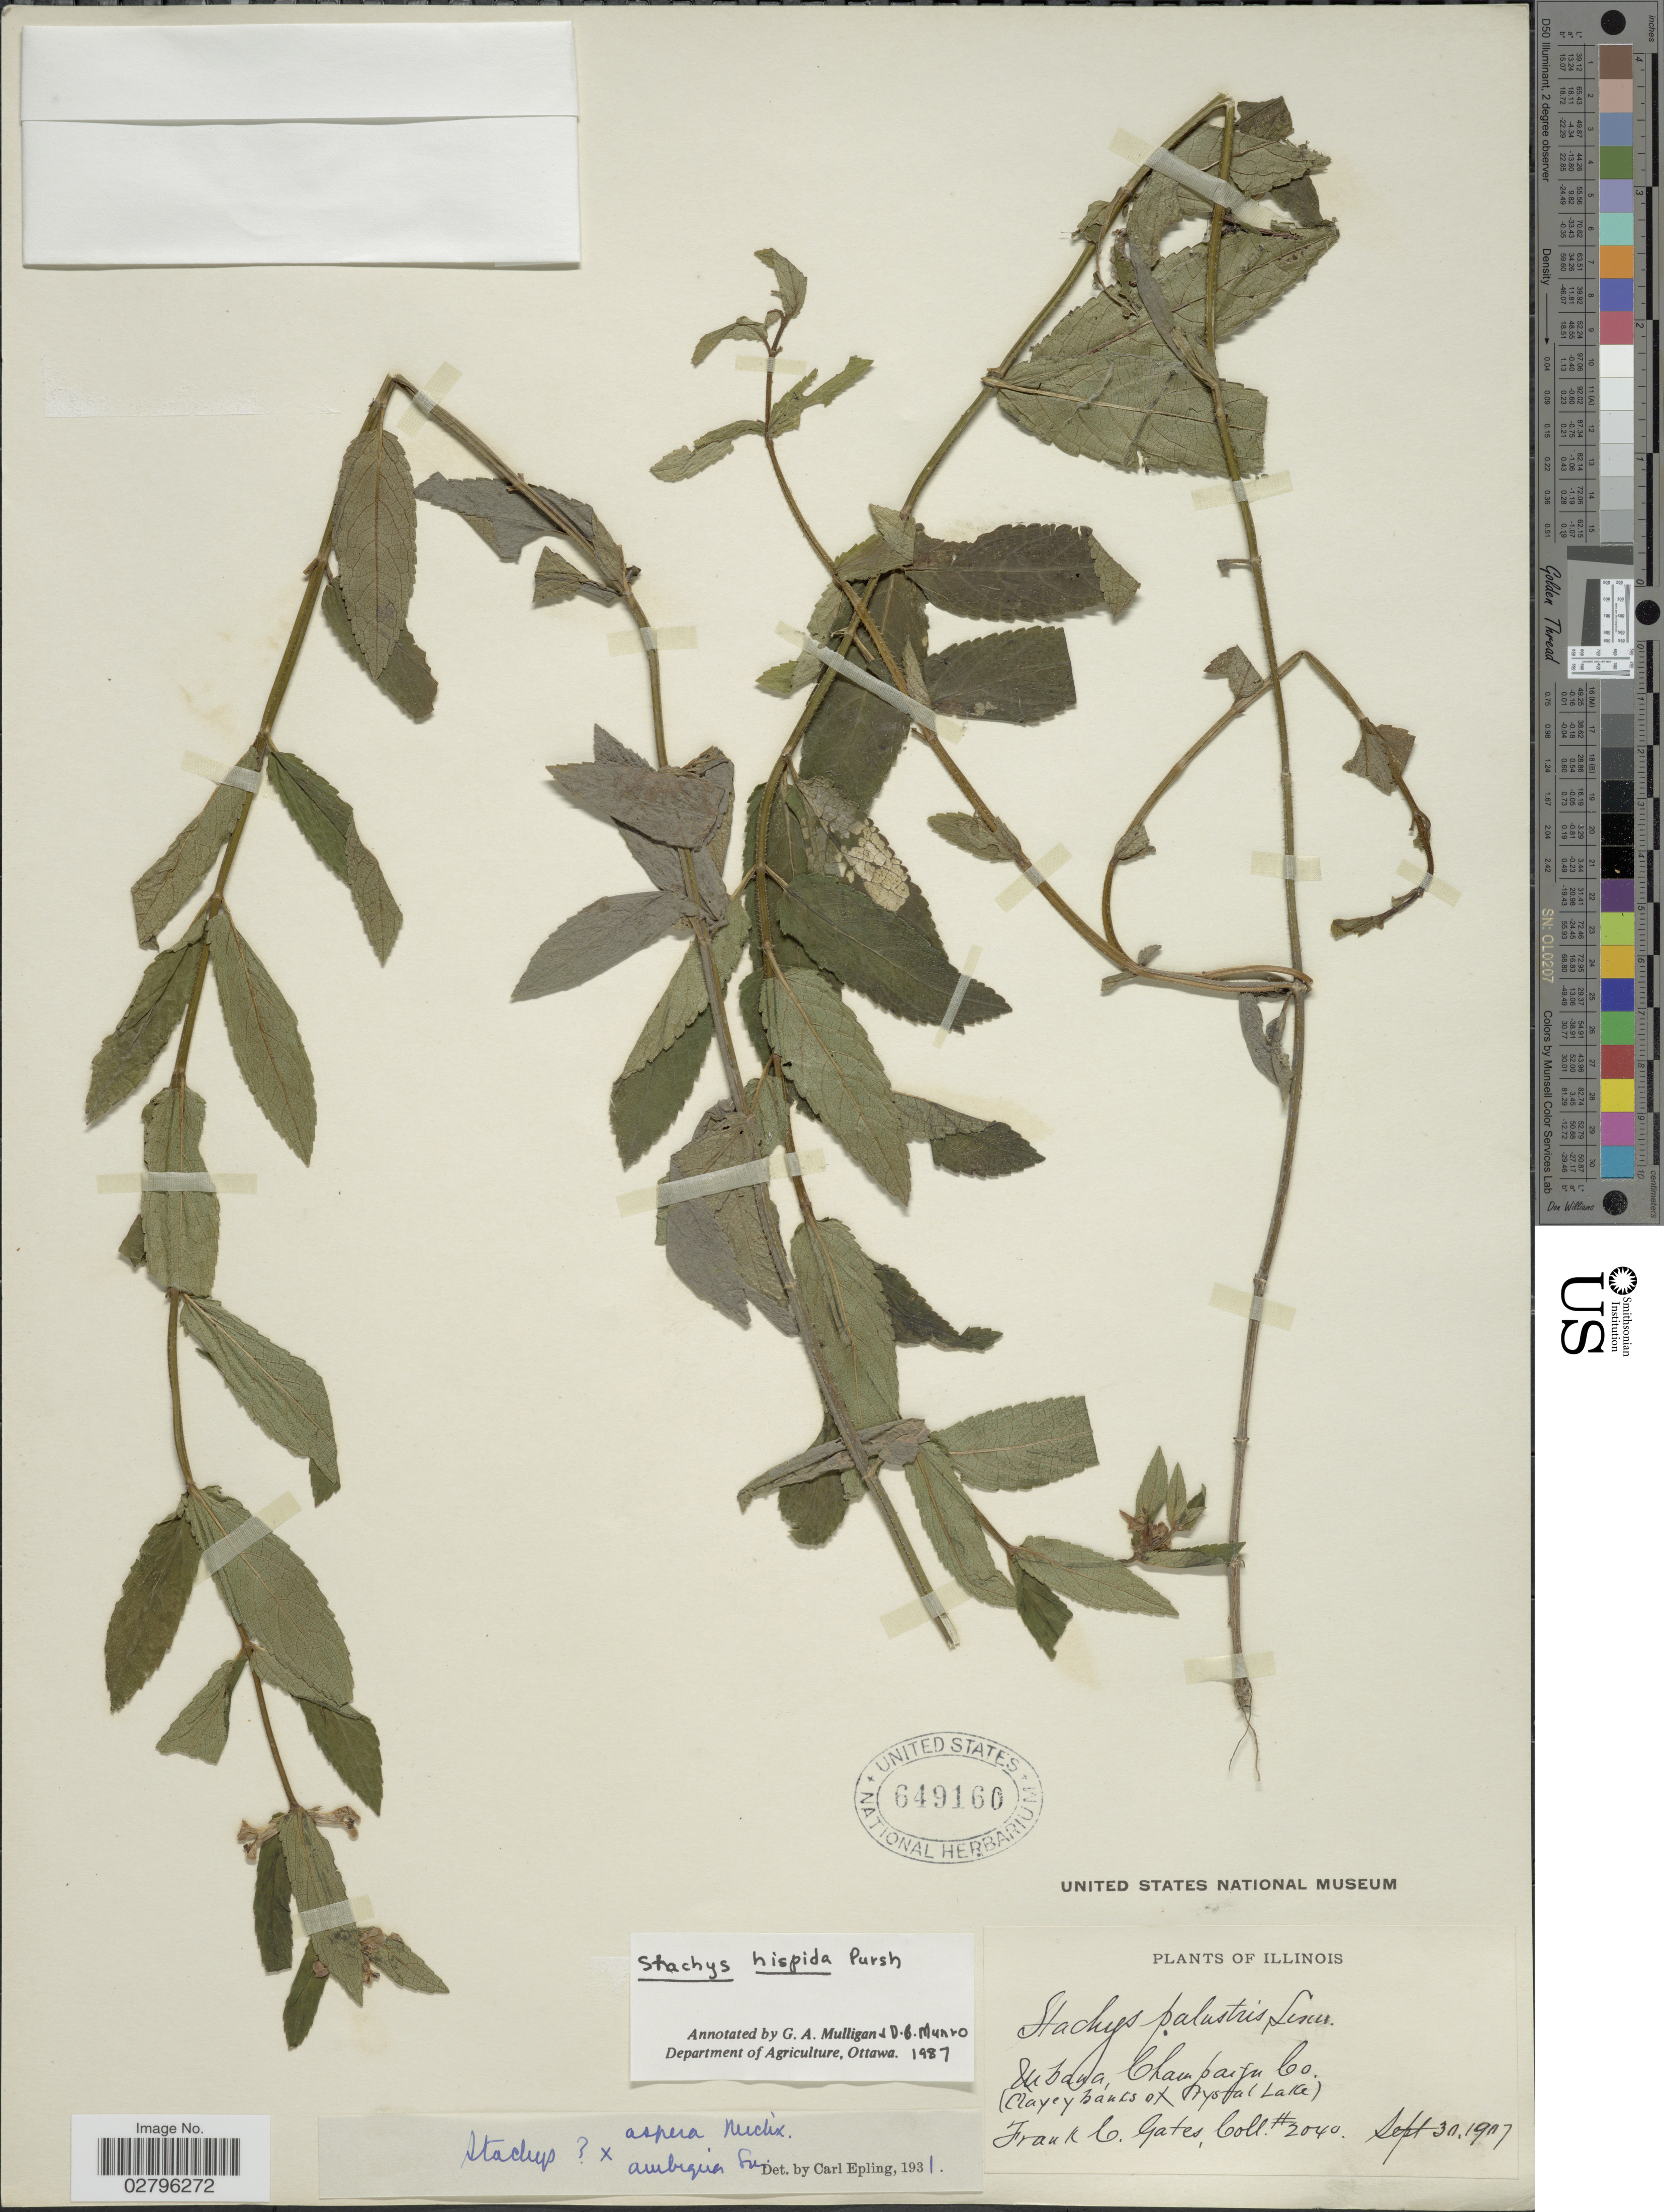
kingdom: Plantae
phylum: Tracheophyta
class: Magnoliopsida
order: Lamiales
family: Lamiaceae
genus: Stachys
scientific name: Stachys hispida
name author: Pursh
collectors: F. C. Gates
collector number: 2040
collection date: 1907-09-30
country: United States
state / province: Illinois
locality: Champaign Co. (Claye banks of Crystal Lake).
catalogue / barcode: US 649160